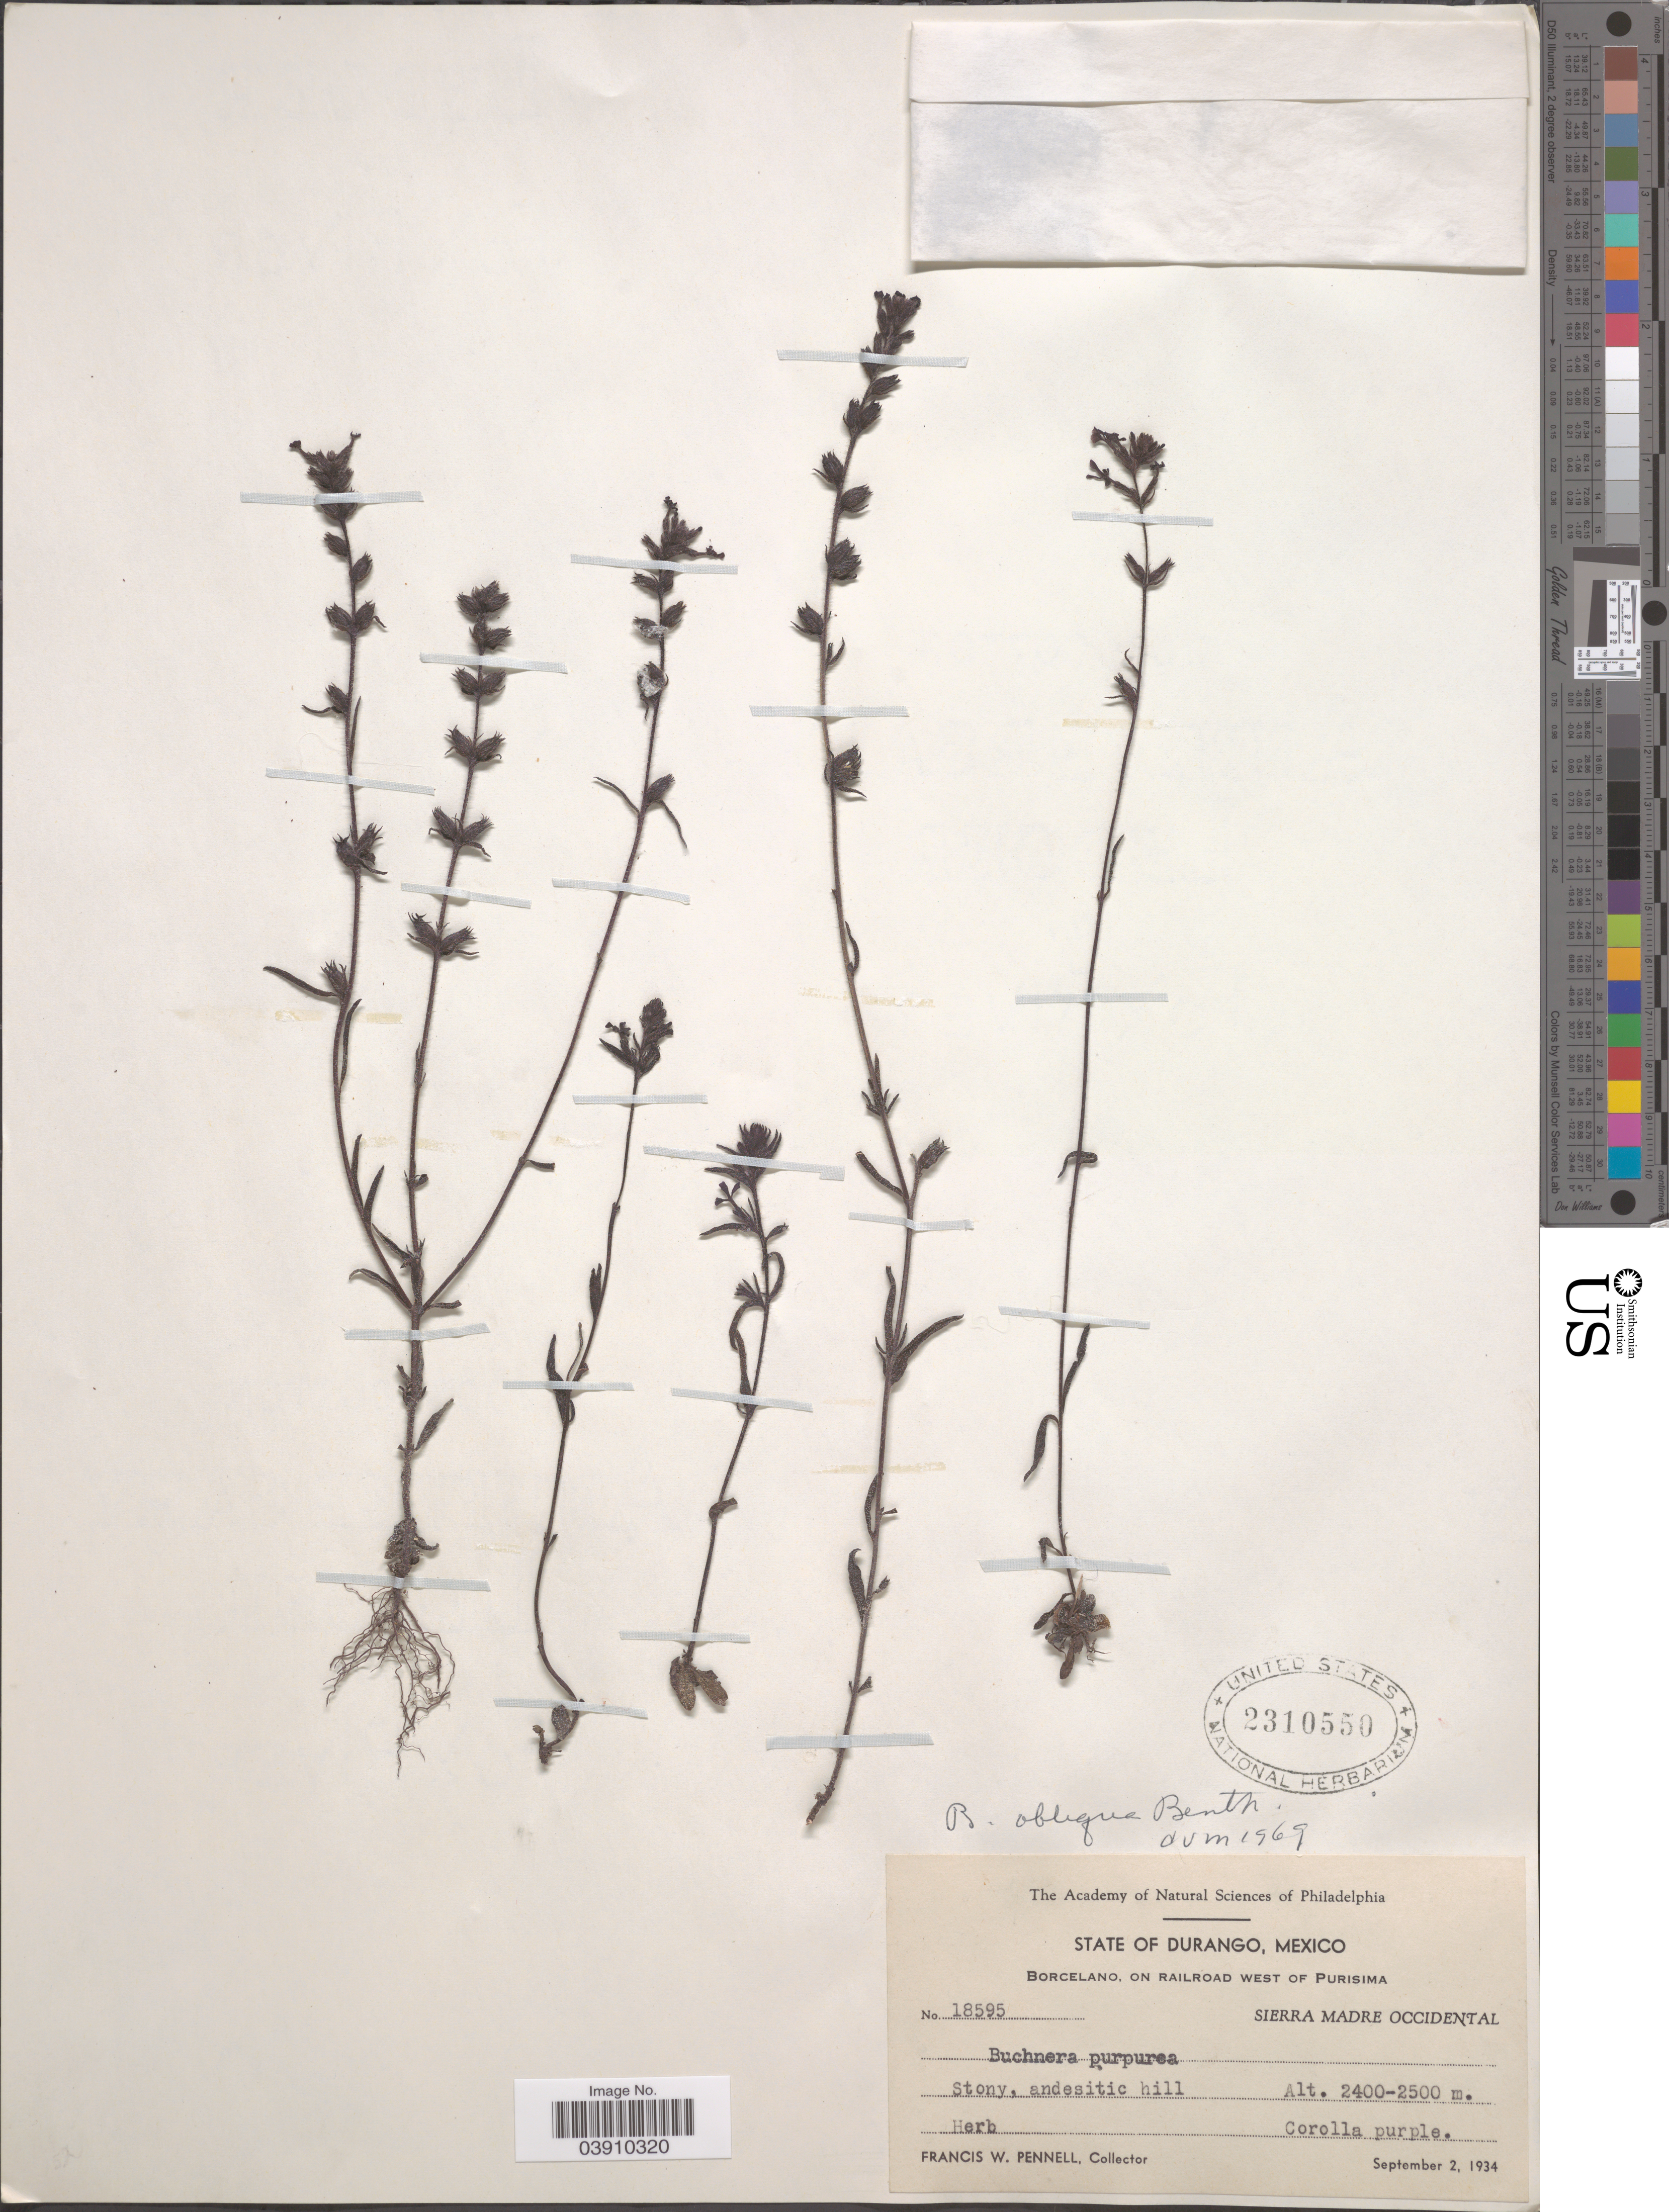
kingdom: Plantae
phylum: Tracheophyta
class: Magnoliopsida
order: Lamiales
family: Orobanchaceae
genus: Buchnera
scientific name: Buchnera obliqua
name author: Benth.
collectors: F. W. Pennell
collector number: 18595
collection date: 1934-09-02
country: Mexico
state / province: Durango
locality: Borcelano, on railroad west of Purisima. Sierra Madre Occidental.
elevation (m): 2400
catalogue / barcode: US 2310550